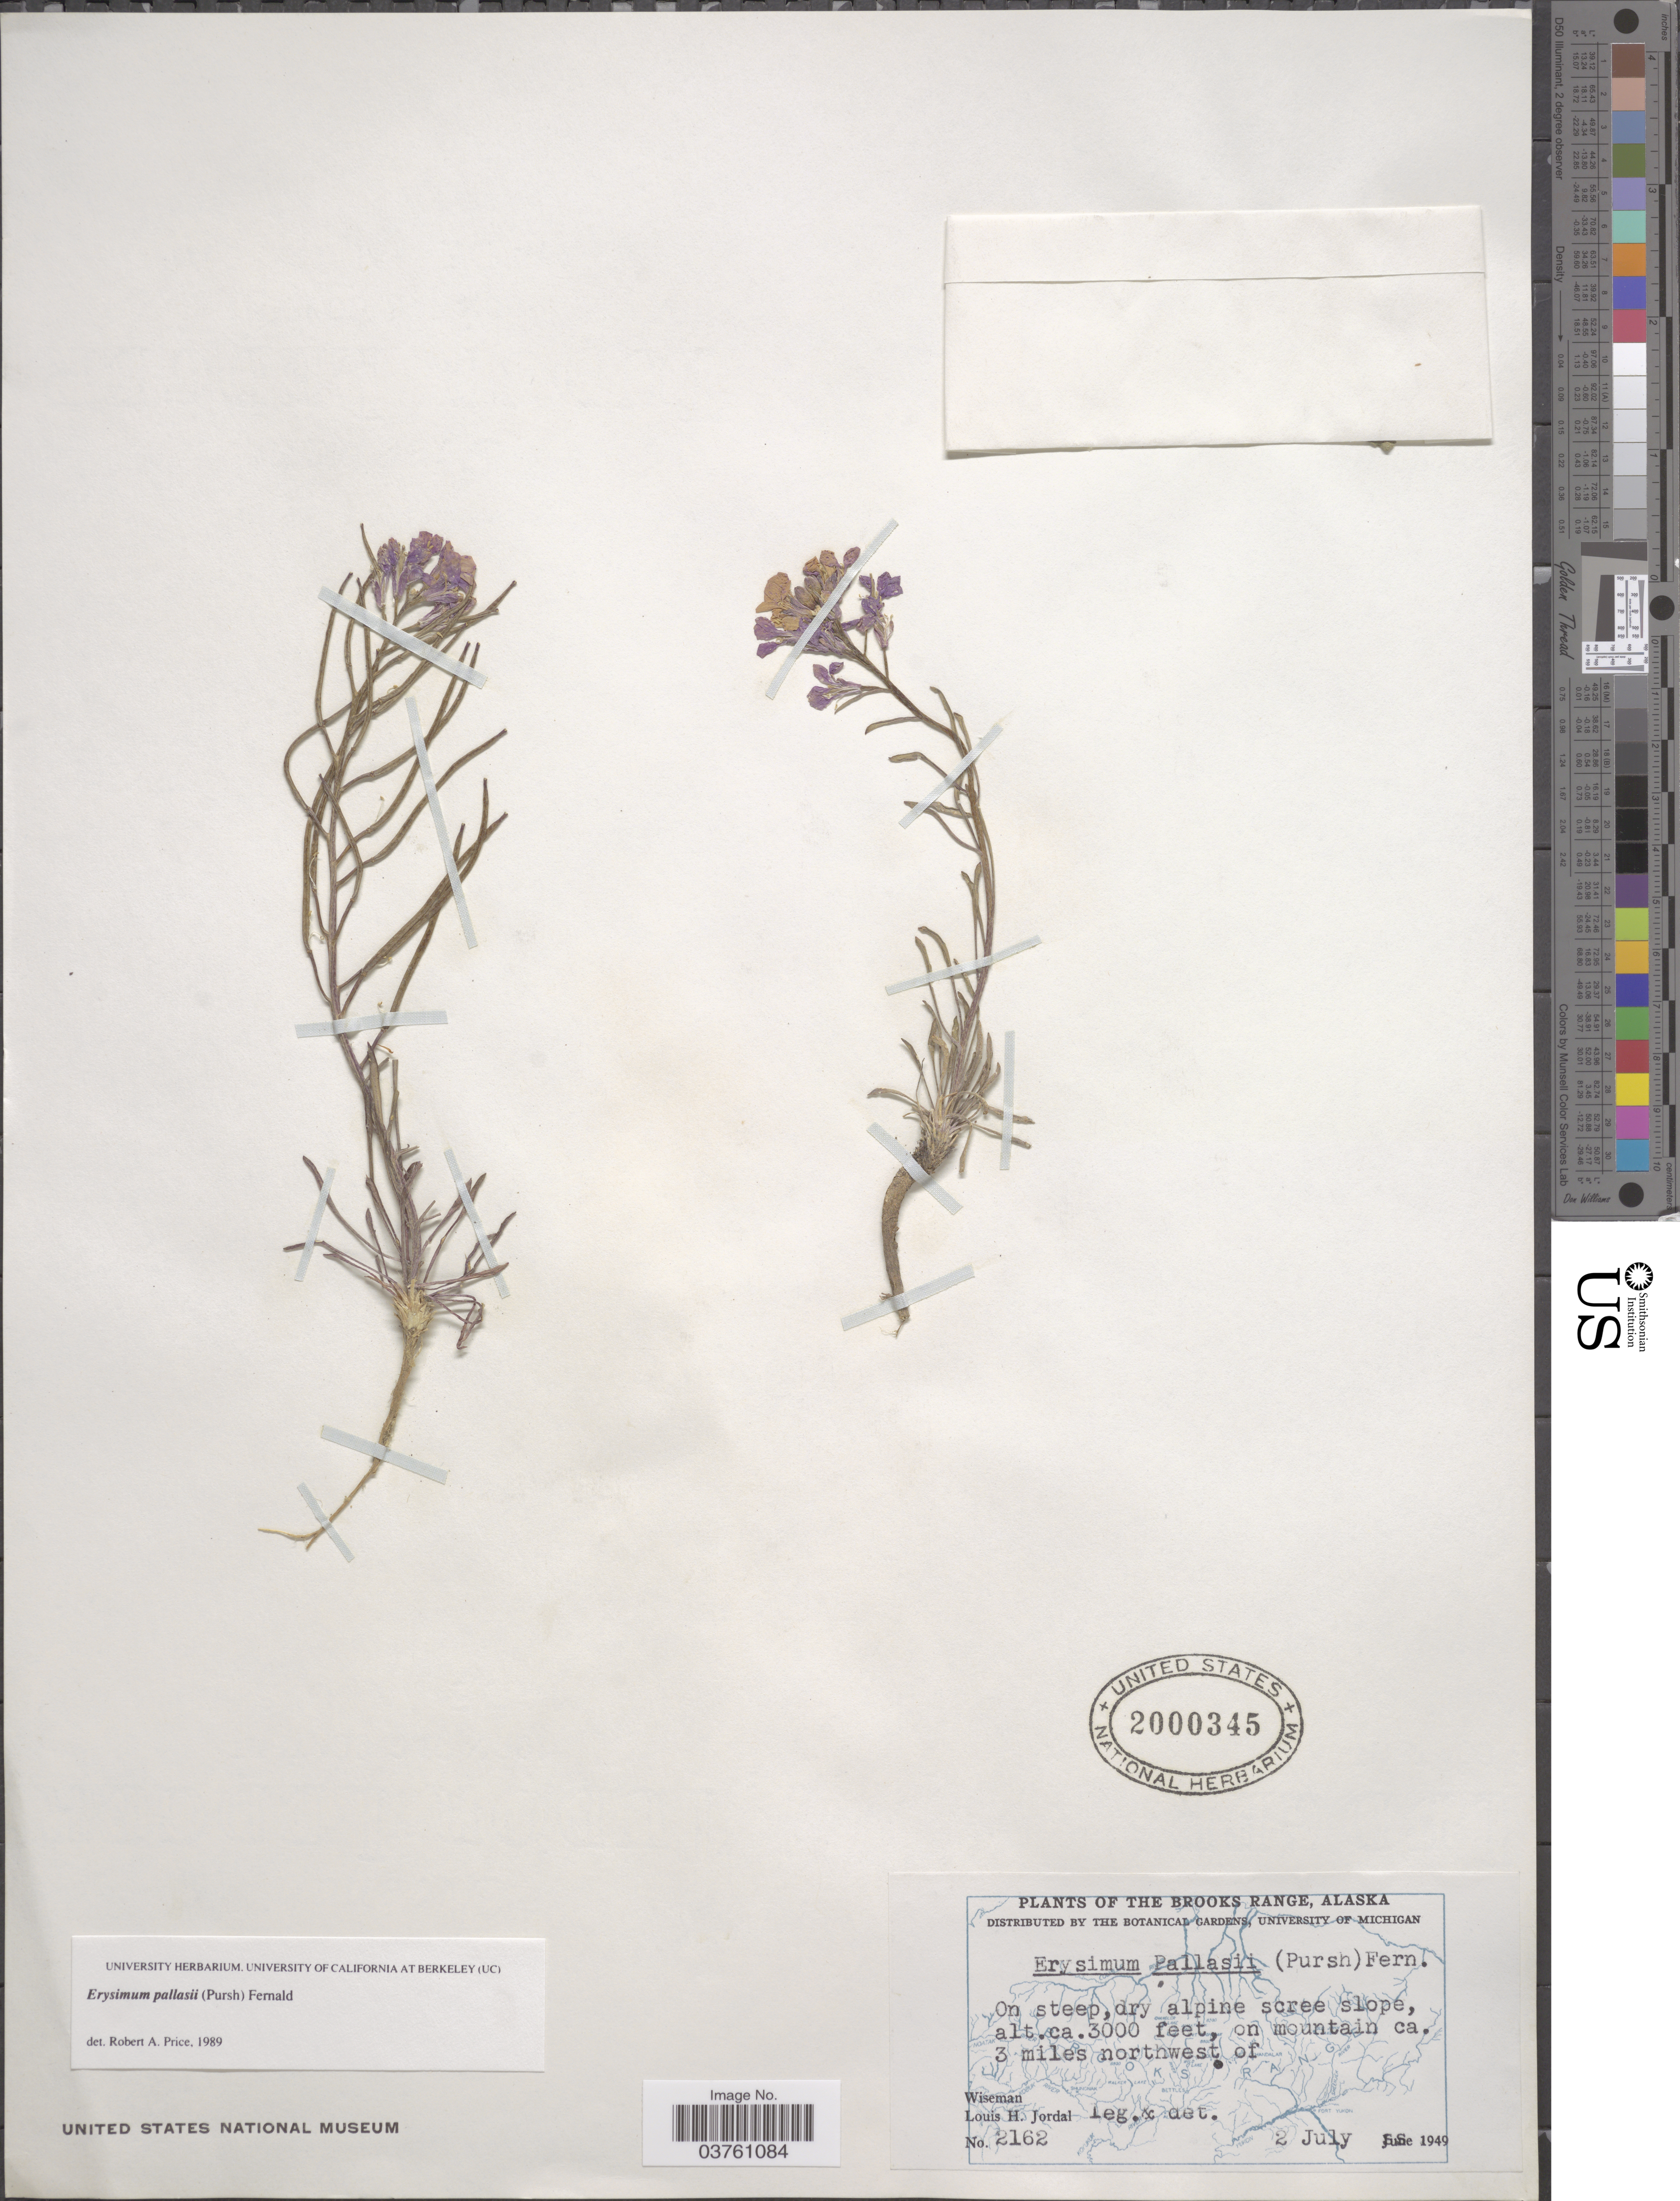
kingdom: Plantae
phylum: Tracheophyta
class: Magnoliopsida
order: Brassicales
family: Brassicaceae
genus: Erysimum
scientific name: Erysimum pallasii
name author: (Pursh) Fernald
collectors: L. Jordal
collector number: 2162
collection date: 1949-07-02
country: United States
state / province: Alaska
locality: The Brooks Range. On mountain ca. 3 miles northwest of Wiseman.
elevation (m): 914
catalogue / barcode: US 2000345